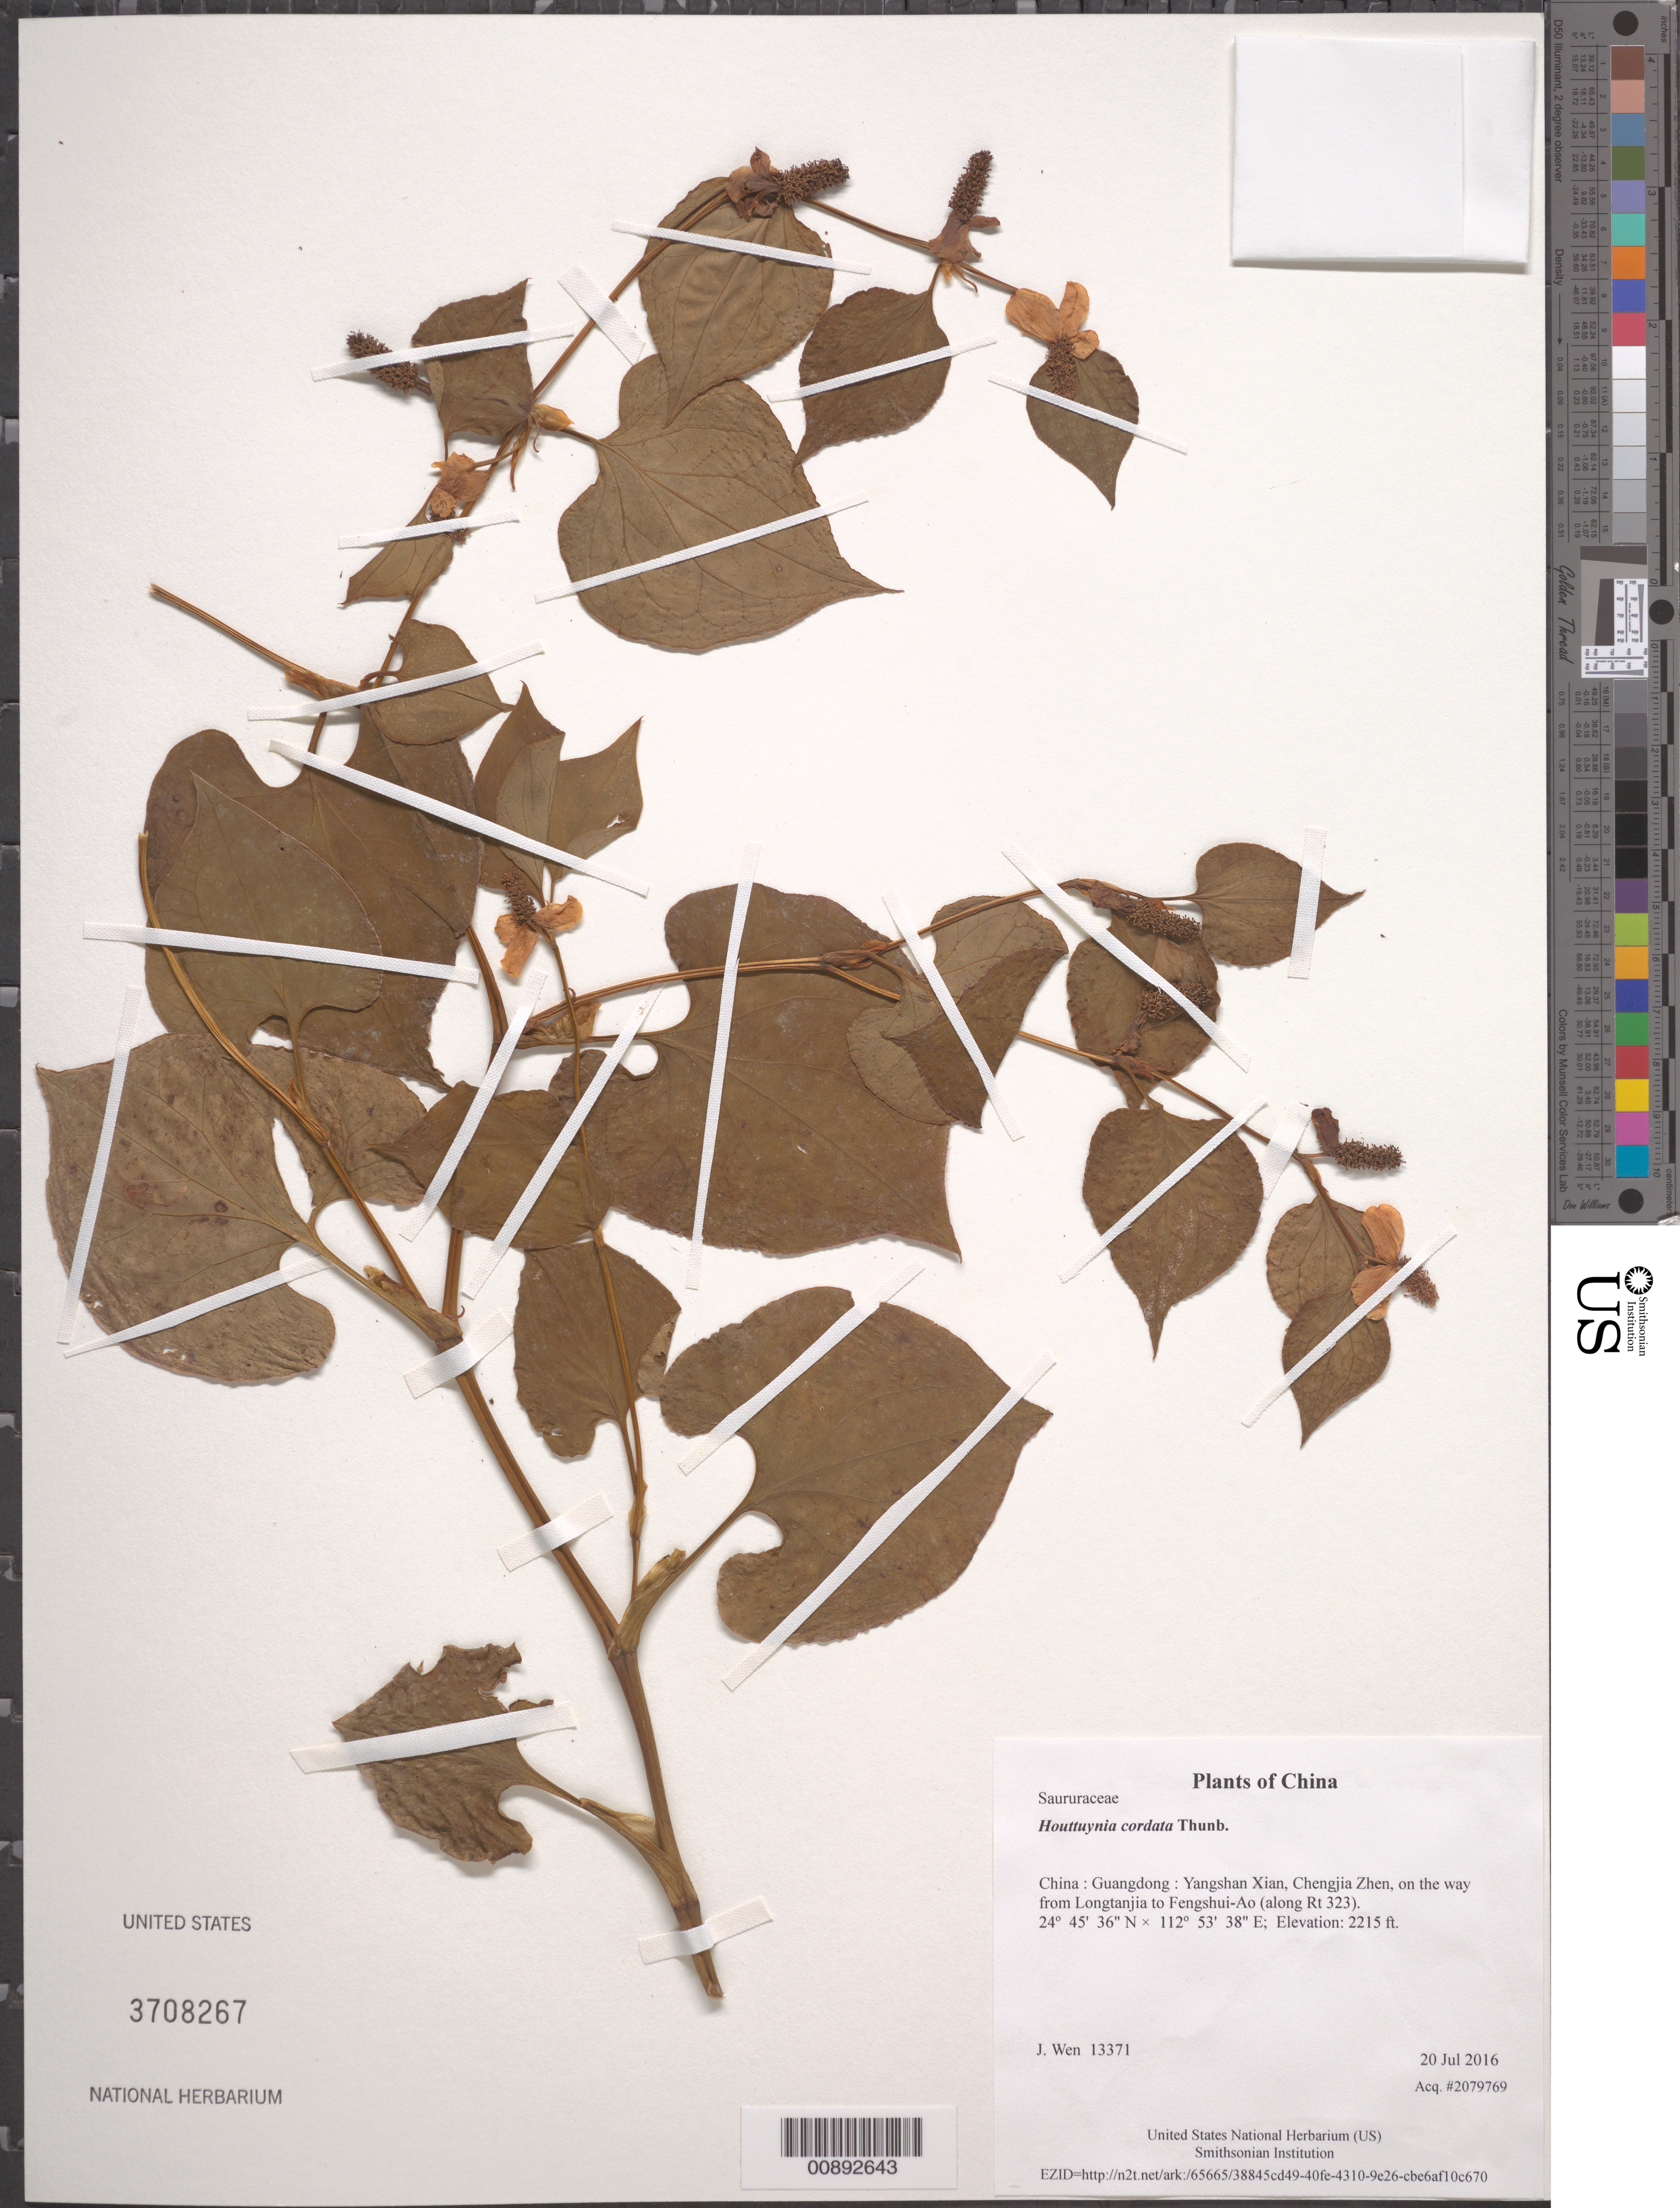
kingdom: Plantae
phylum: Tracheophyta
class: Magnoliopsida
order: Piperales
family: Saururaceae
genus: Houttuynia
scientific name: Houttuynia cordata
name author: Thunb.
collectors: J. Wen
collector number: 13371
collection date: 2016-07-20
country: China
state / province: Guangdong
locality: Yangshan Xian, Chengjia Zhen, on the way from Longtanjia to Fengshui-Ao (along Rt 323)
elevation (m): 675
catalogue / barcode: US 3708267